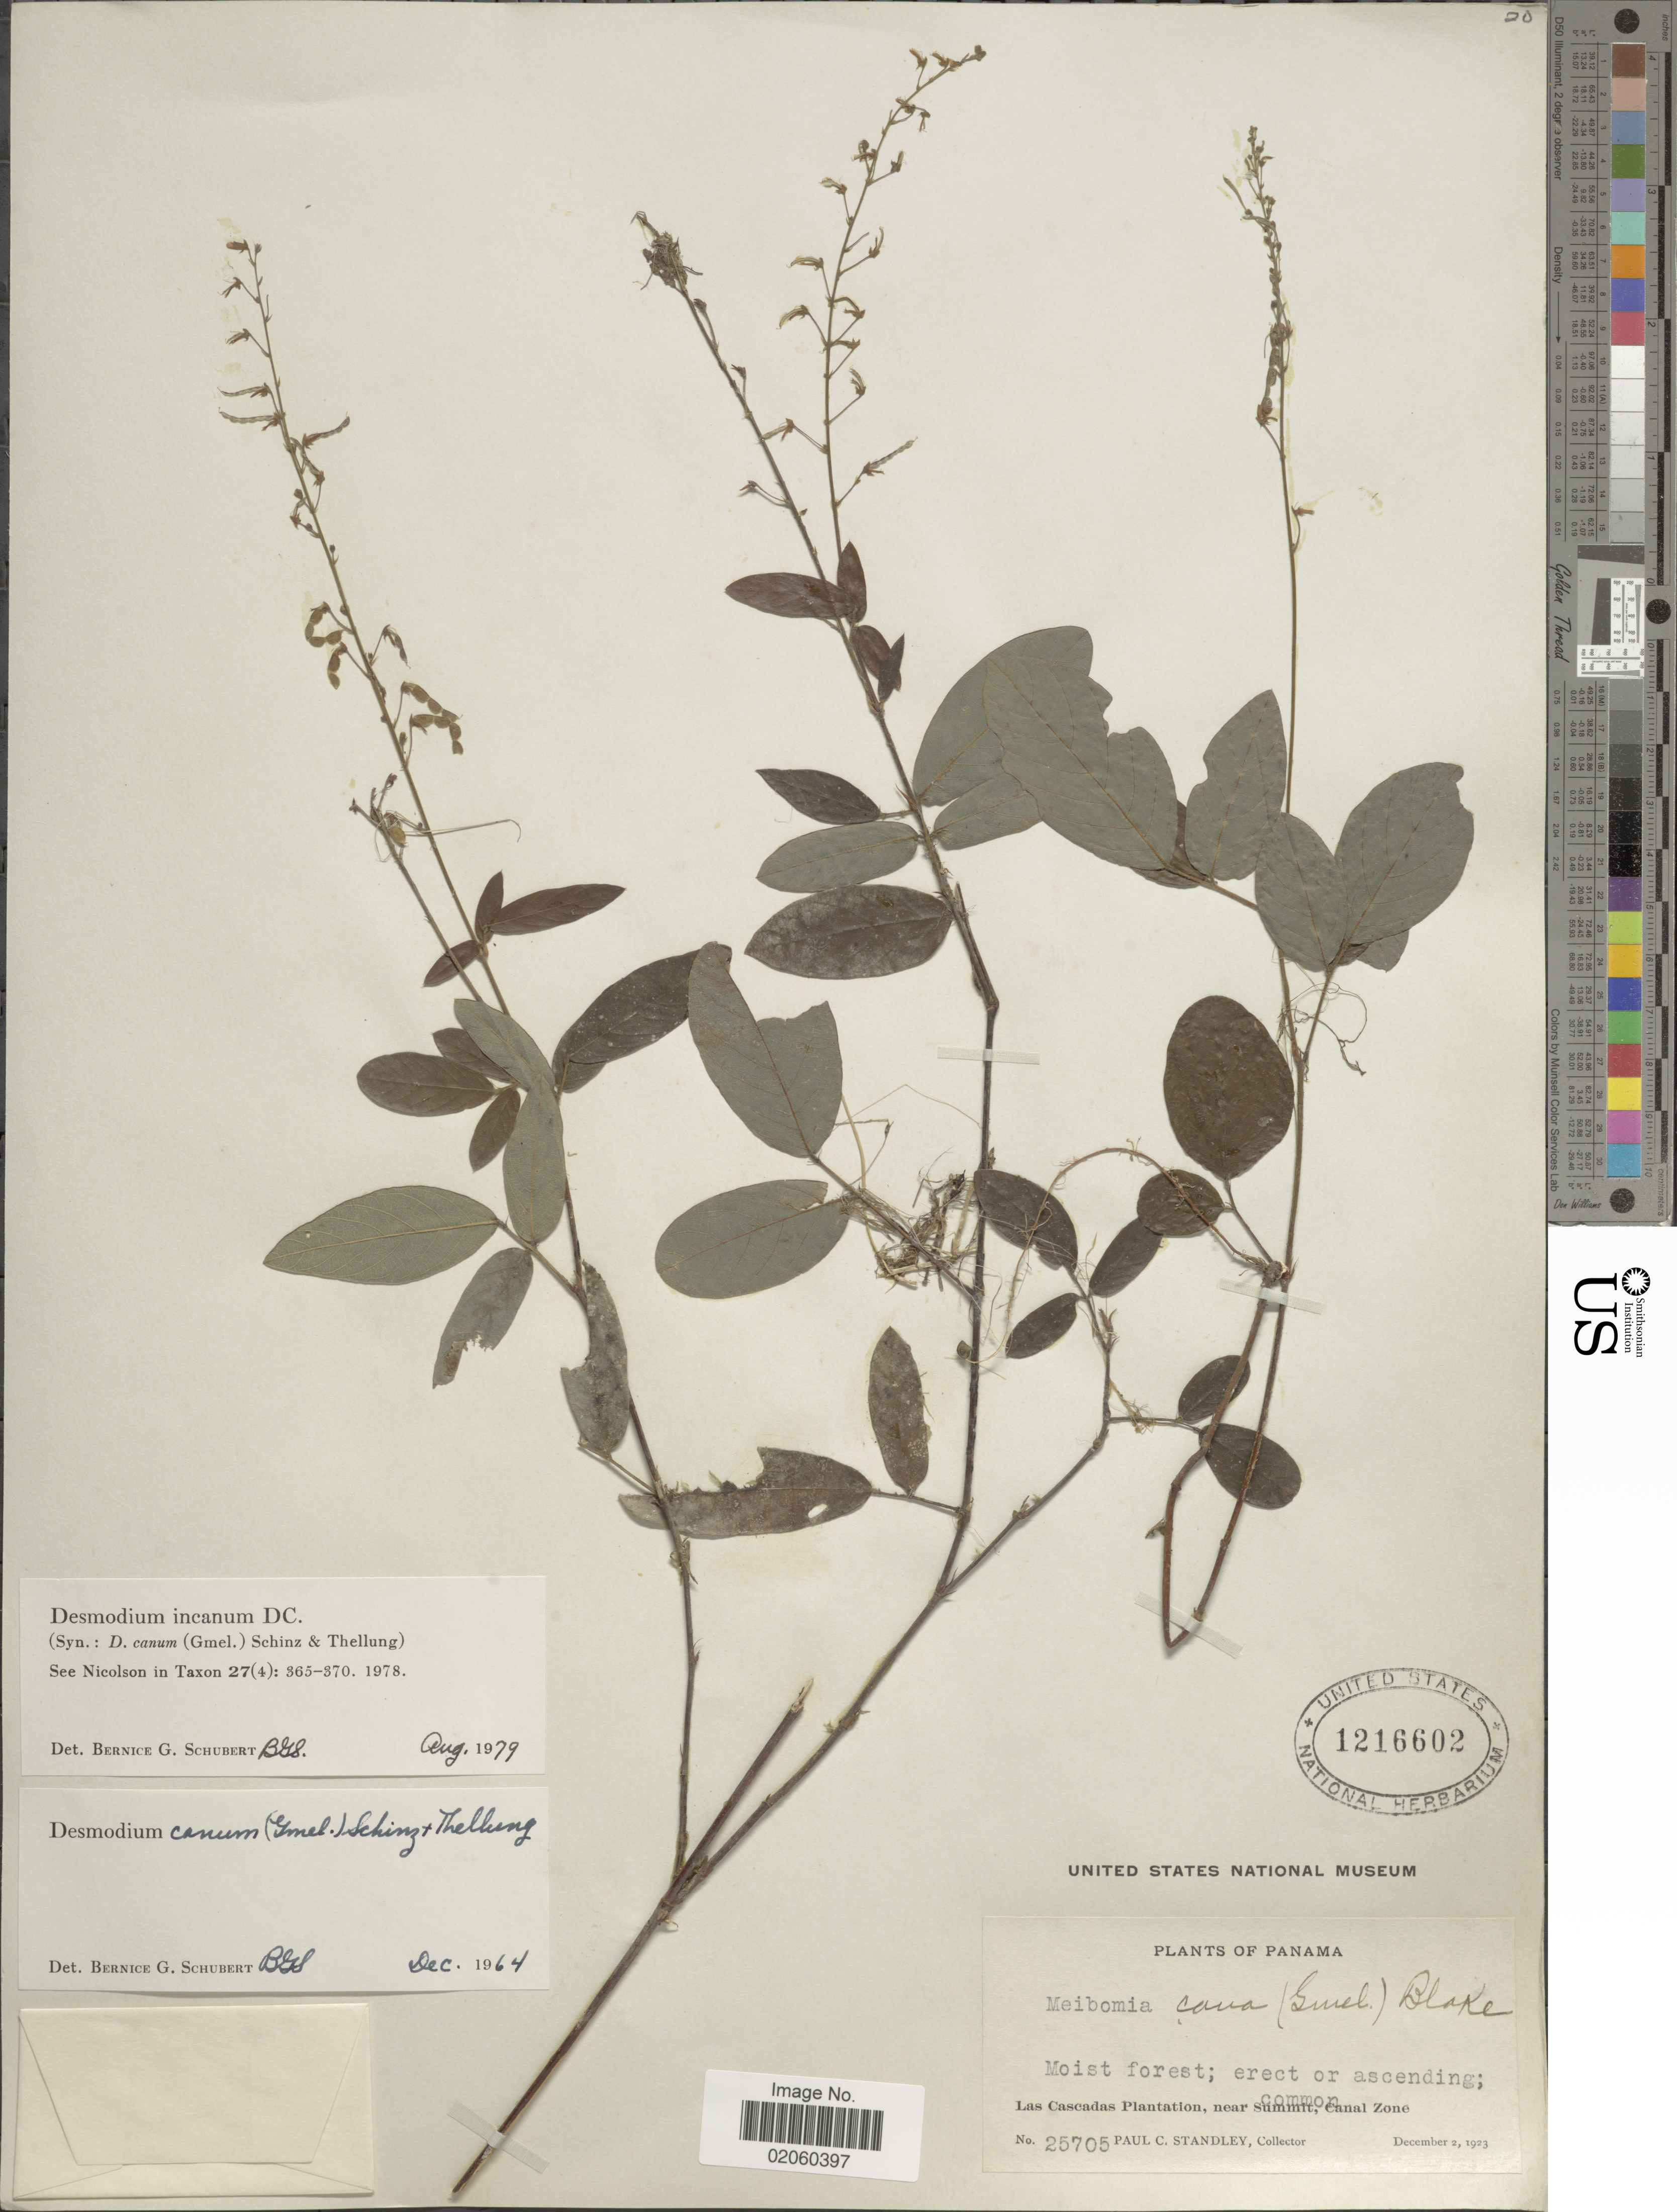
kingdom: Plantae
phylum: Tracheophyta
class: Magnoliopsida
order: Fabales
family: Fabaceae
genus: Desmodium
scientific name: Desmodium incanum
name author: (Sw.) DC.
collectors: P. C. Standley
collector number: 25705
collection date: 1923-12-02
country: Panama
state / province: Colón / Panamá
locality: Las Cascadas Plantation, near Summit, Canal Zone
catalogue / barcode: US 1216602